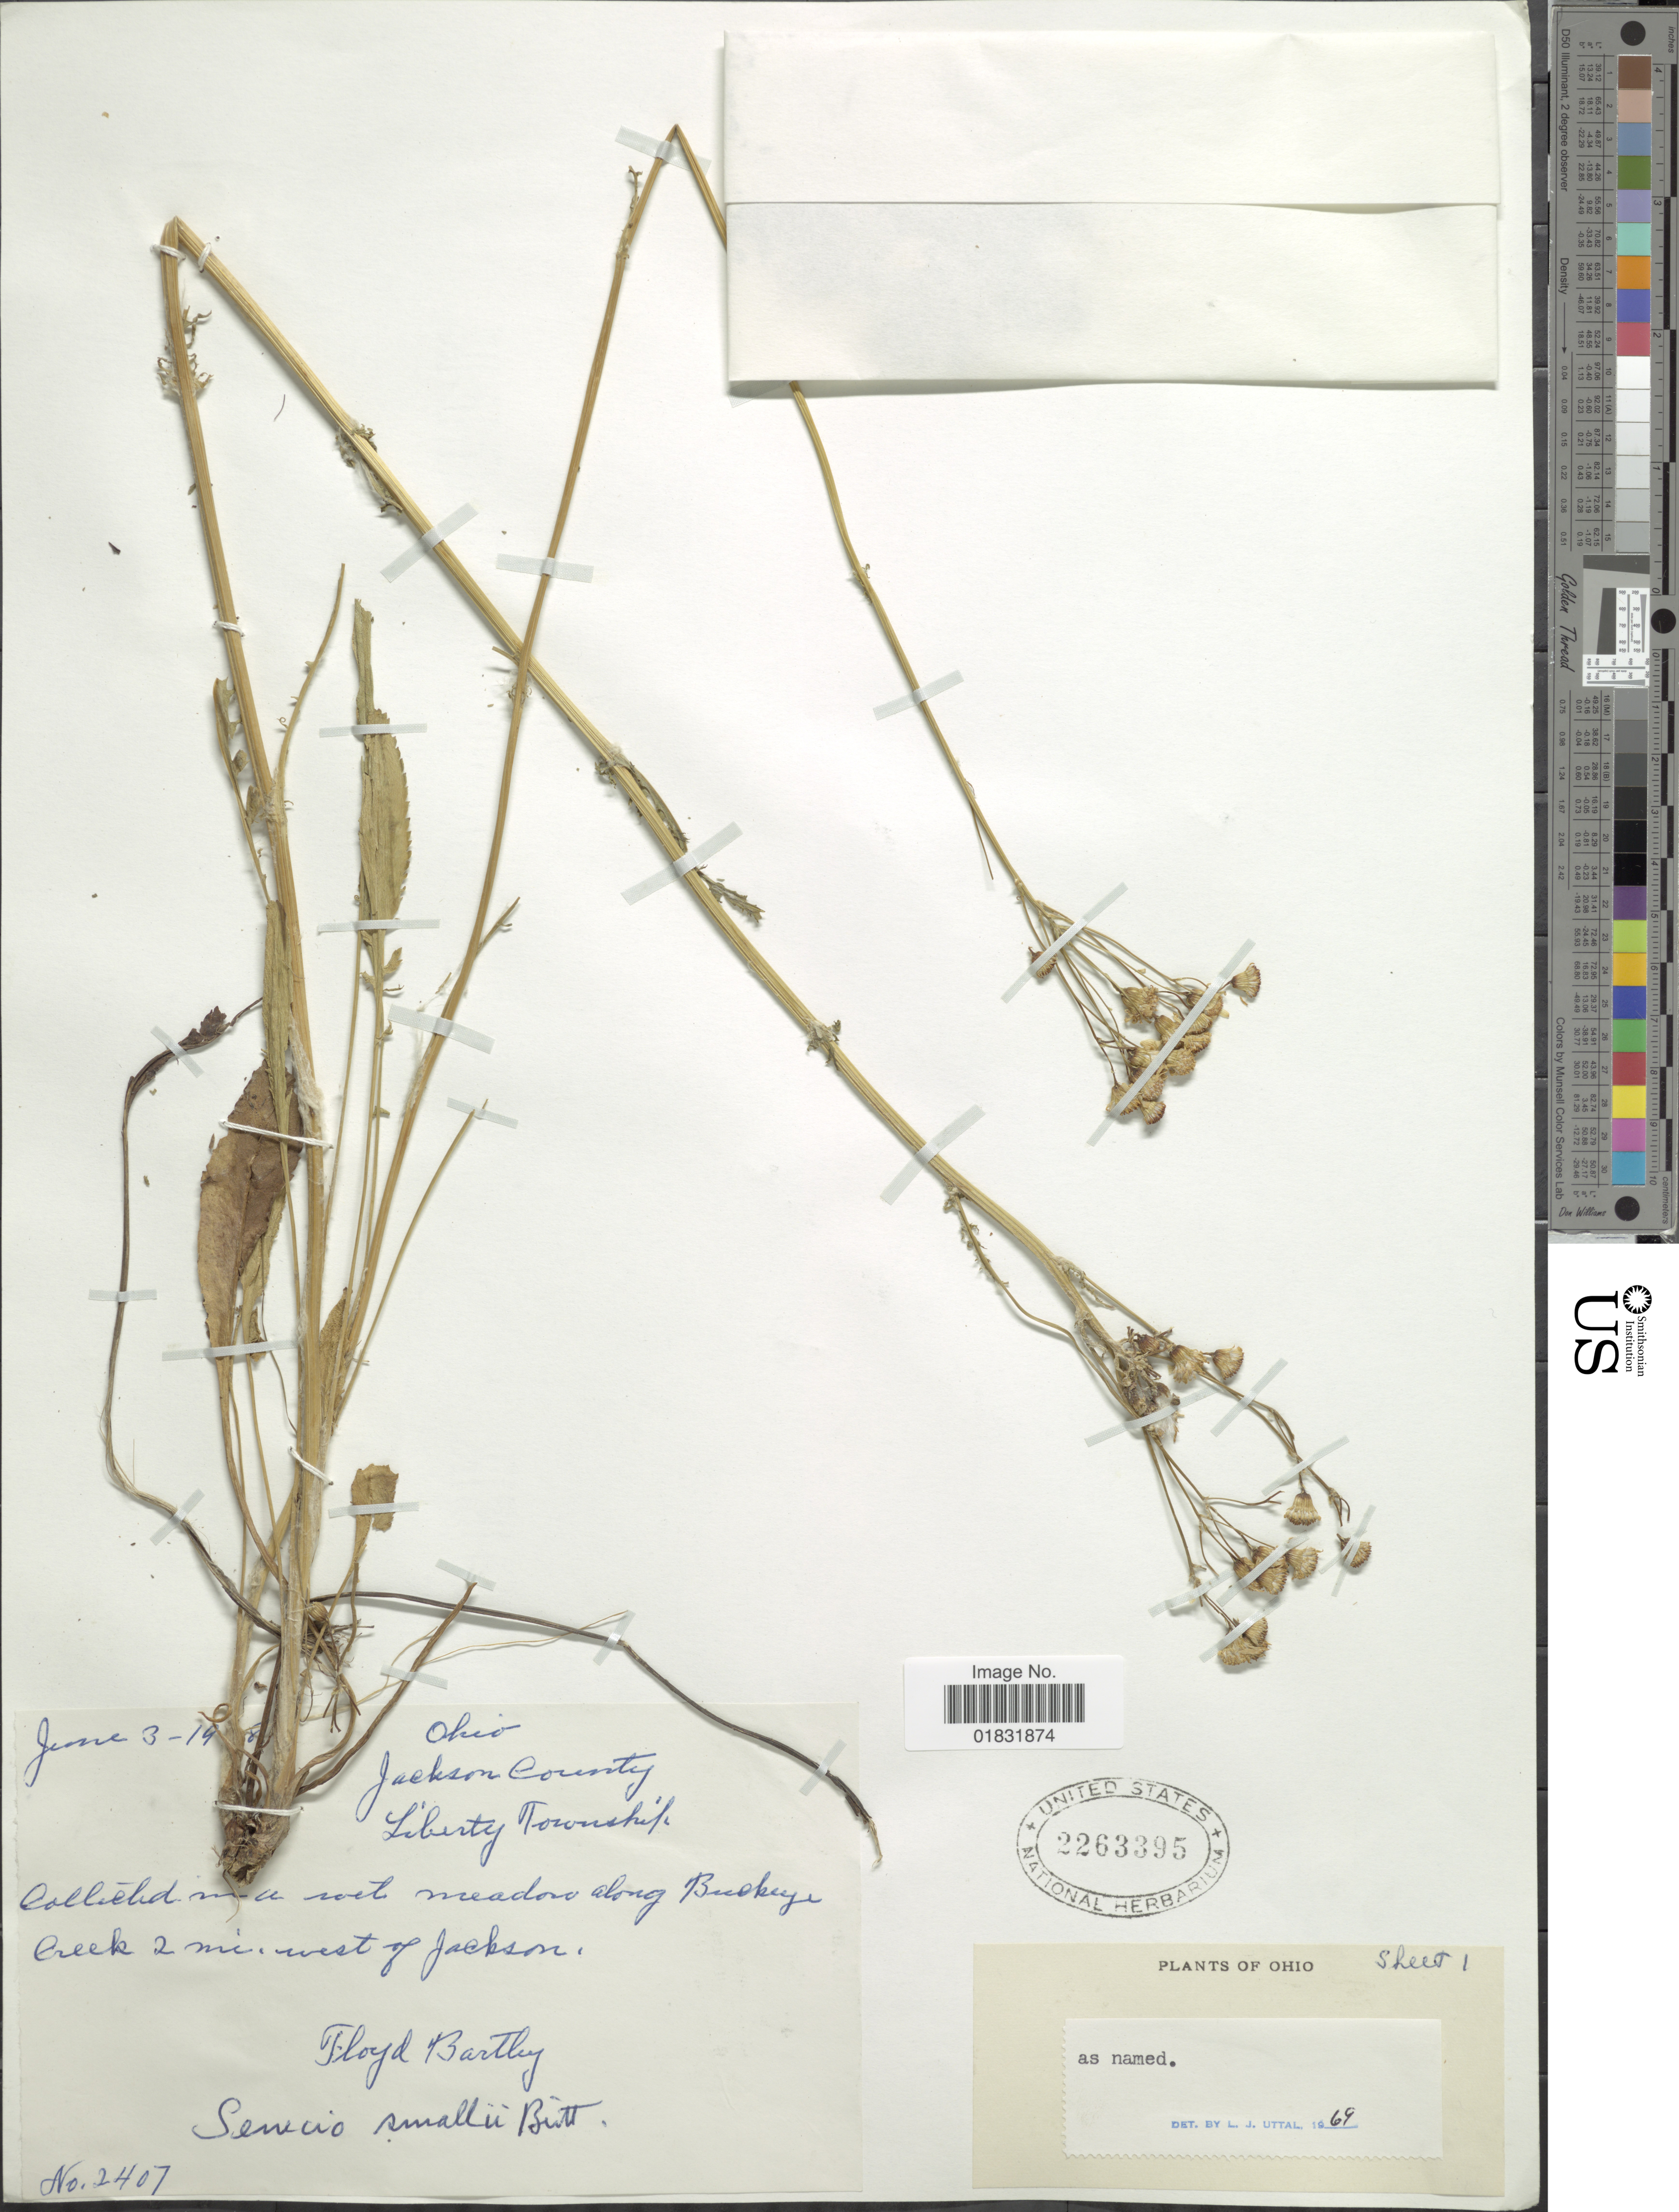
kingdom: Plantae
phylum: Tracheophyta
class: Magnoliopsida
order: Asterales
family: Asteraceae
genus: Packera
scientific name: Packera smallii Britton comb ined.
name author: Britton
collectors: F. Bartley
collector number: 2407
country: United States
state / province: Ohio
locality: Jackson County, Liberty Township, in a wet meadow along Buckeye Creek 2 mi west of Jackson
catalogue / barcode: US 2263395